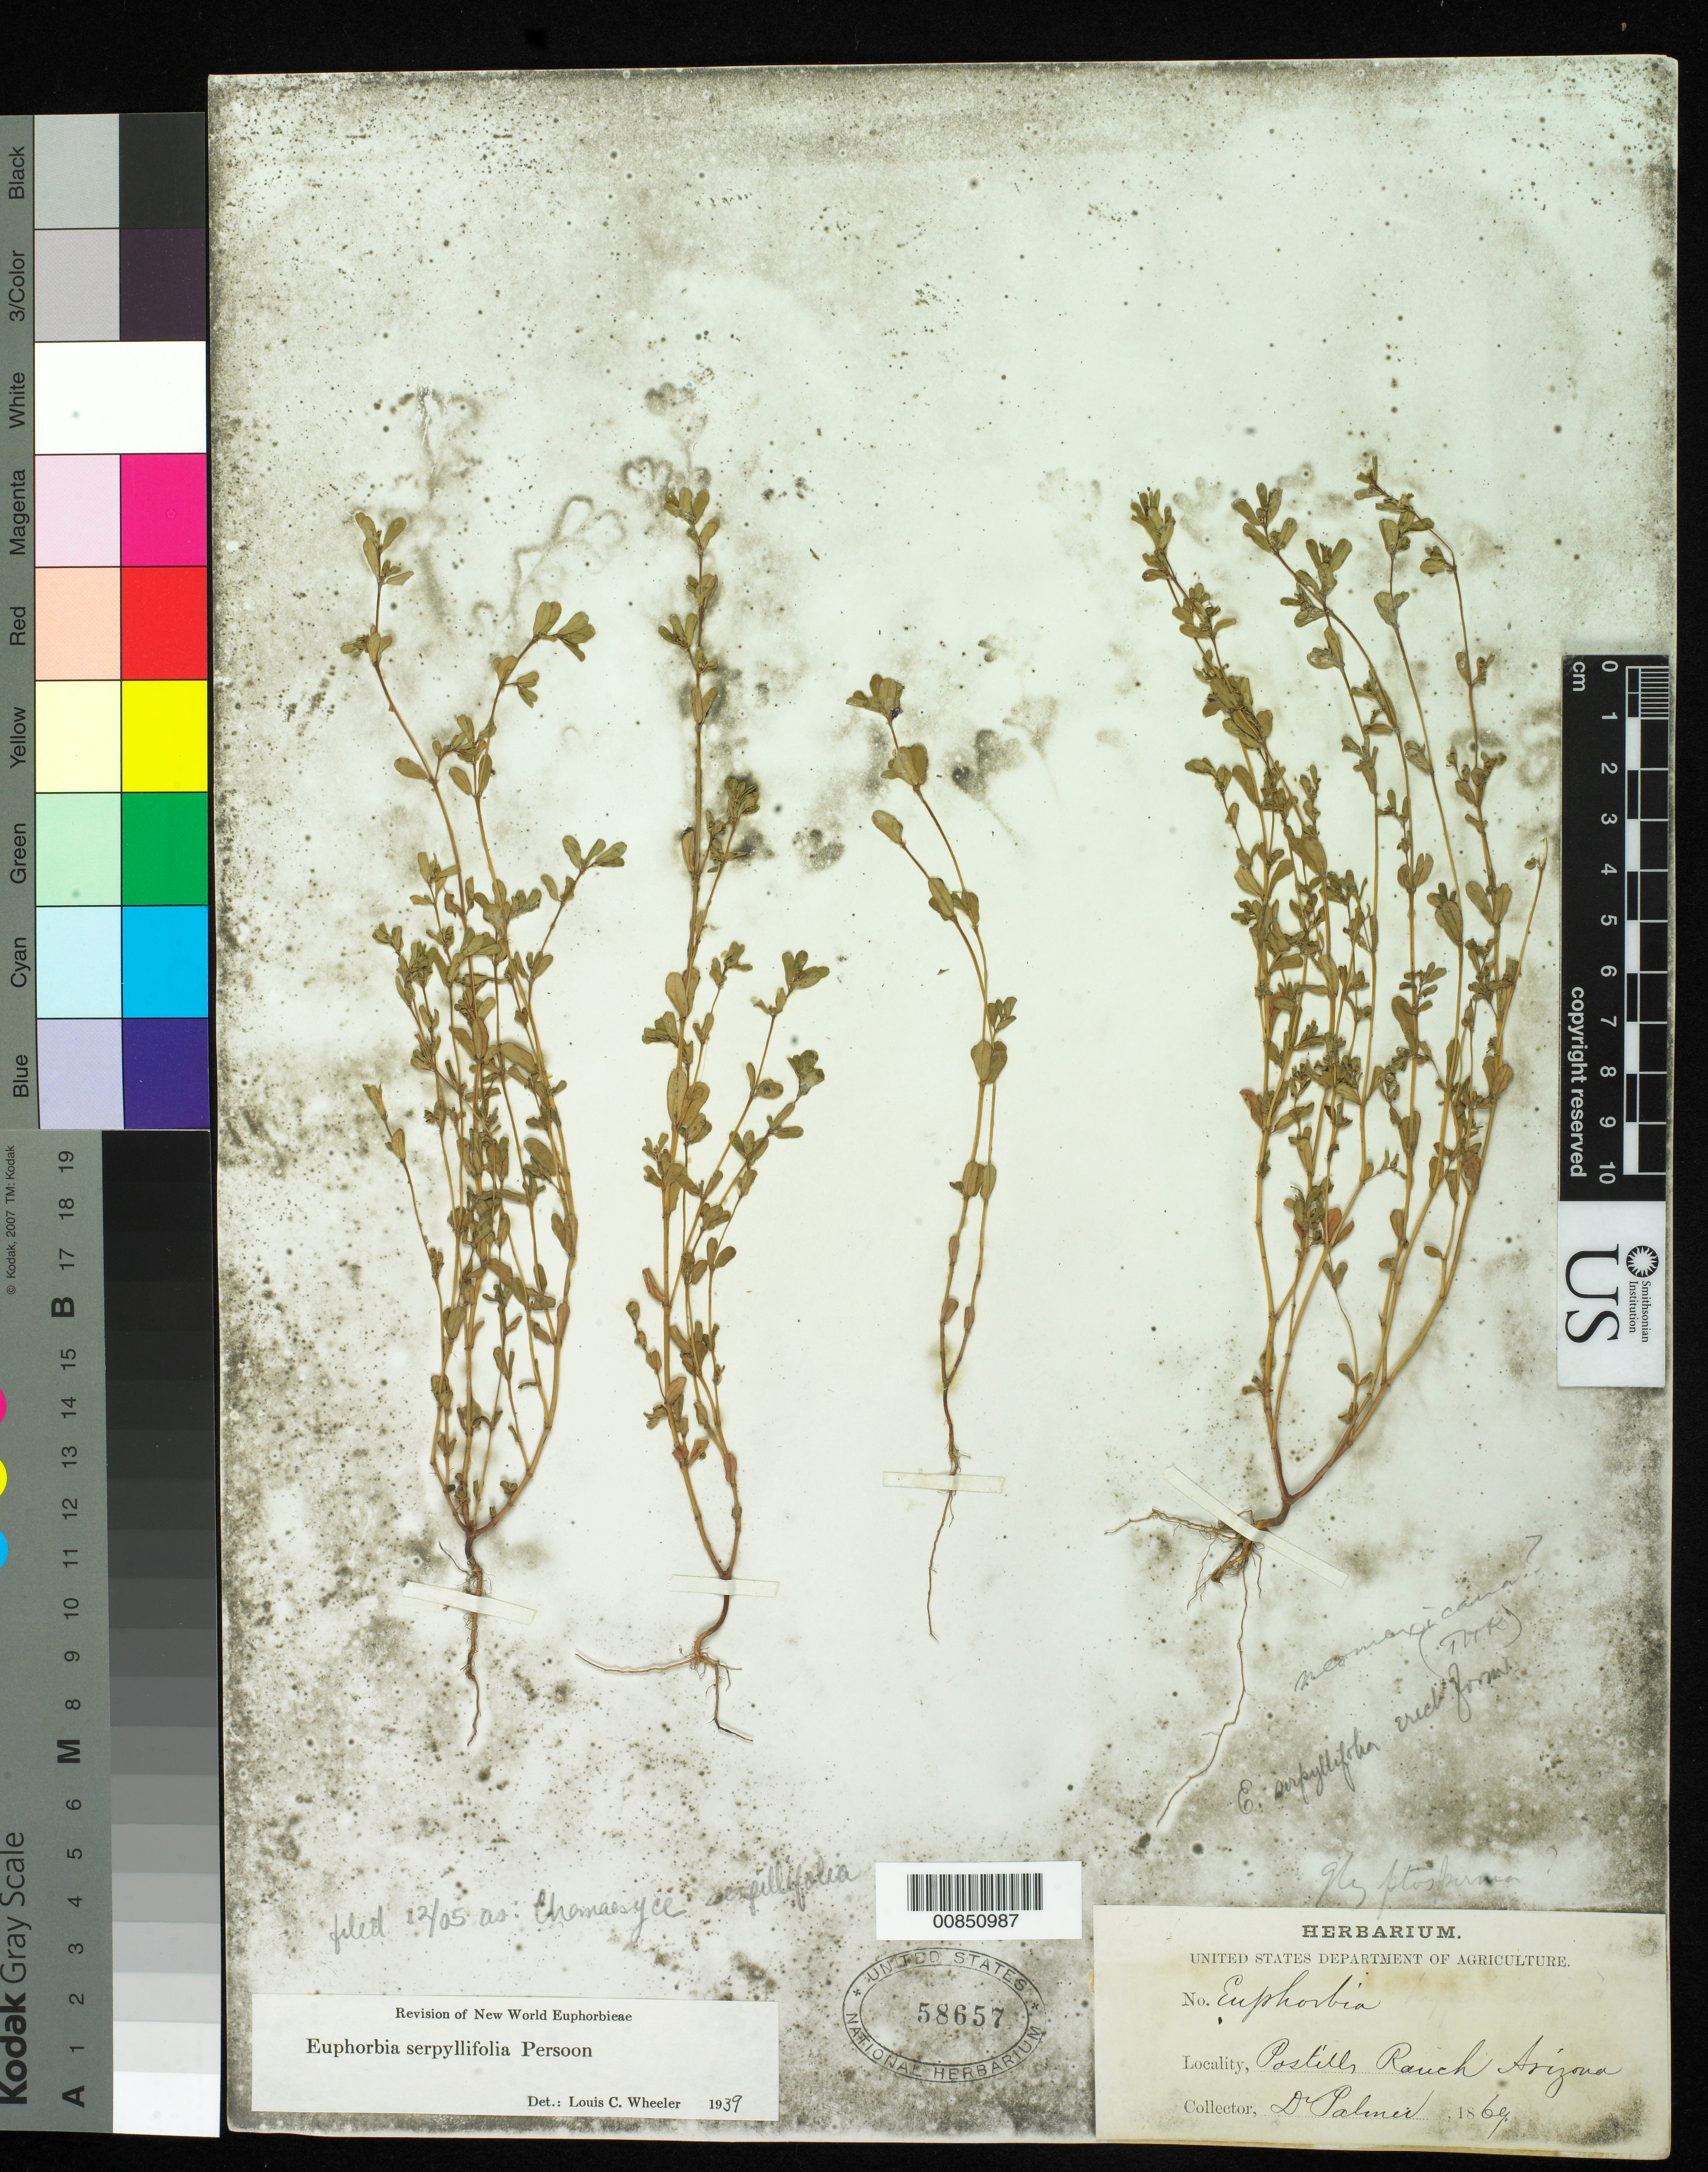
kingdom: Plantae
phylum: Tracheophyta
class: Magnoliopsida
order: Malpighiales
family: Euphorbiaceae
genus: Euphorbia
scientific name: Euphorbia serpillifolia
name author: Pers.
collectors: E. Palmer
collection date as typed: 1869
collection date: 1869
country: United States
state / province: Arizona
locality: Postills Ranch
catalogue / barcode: US 58657